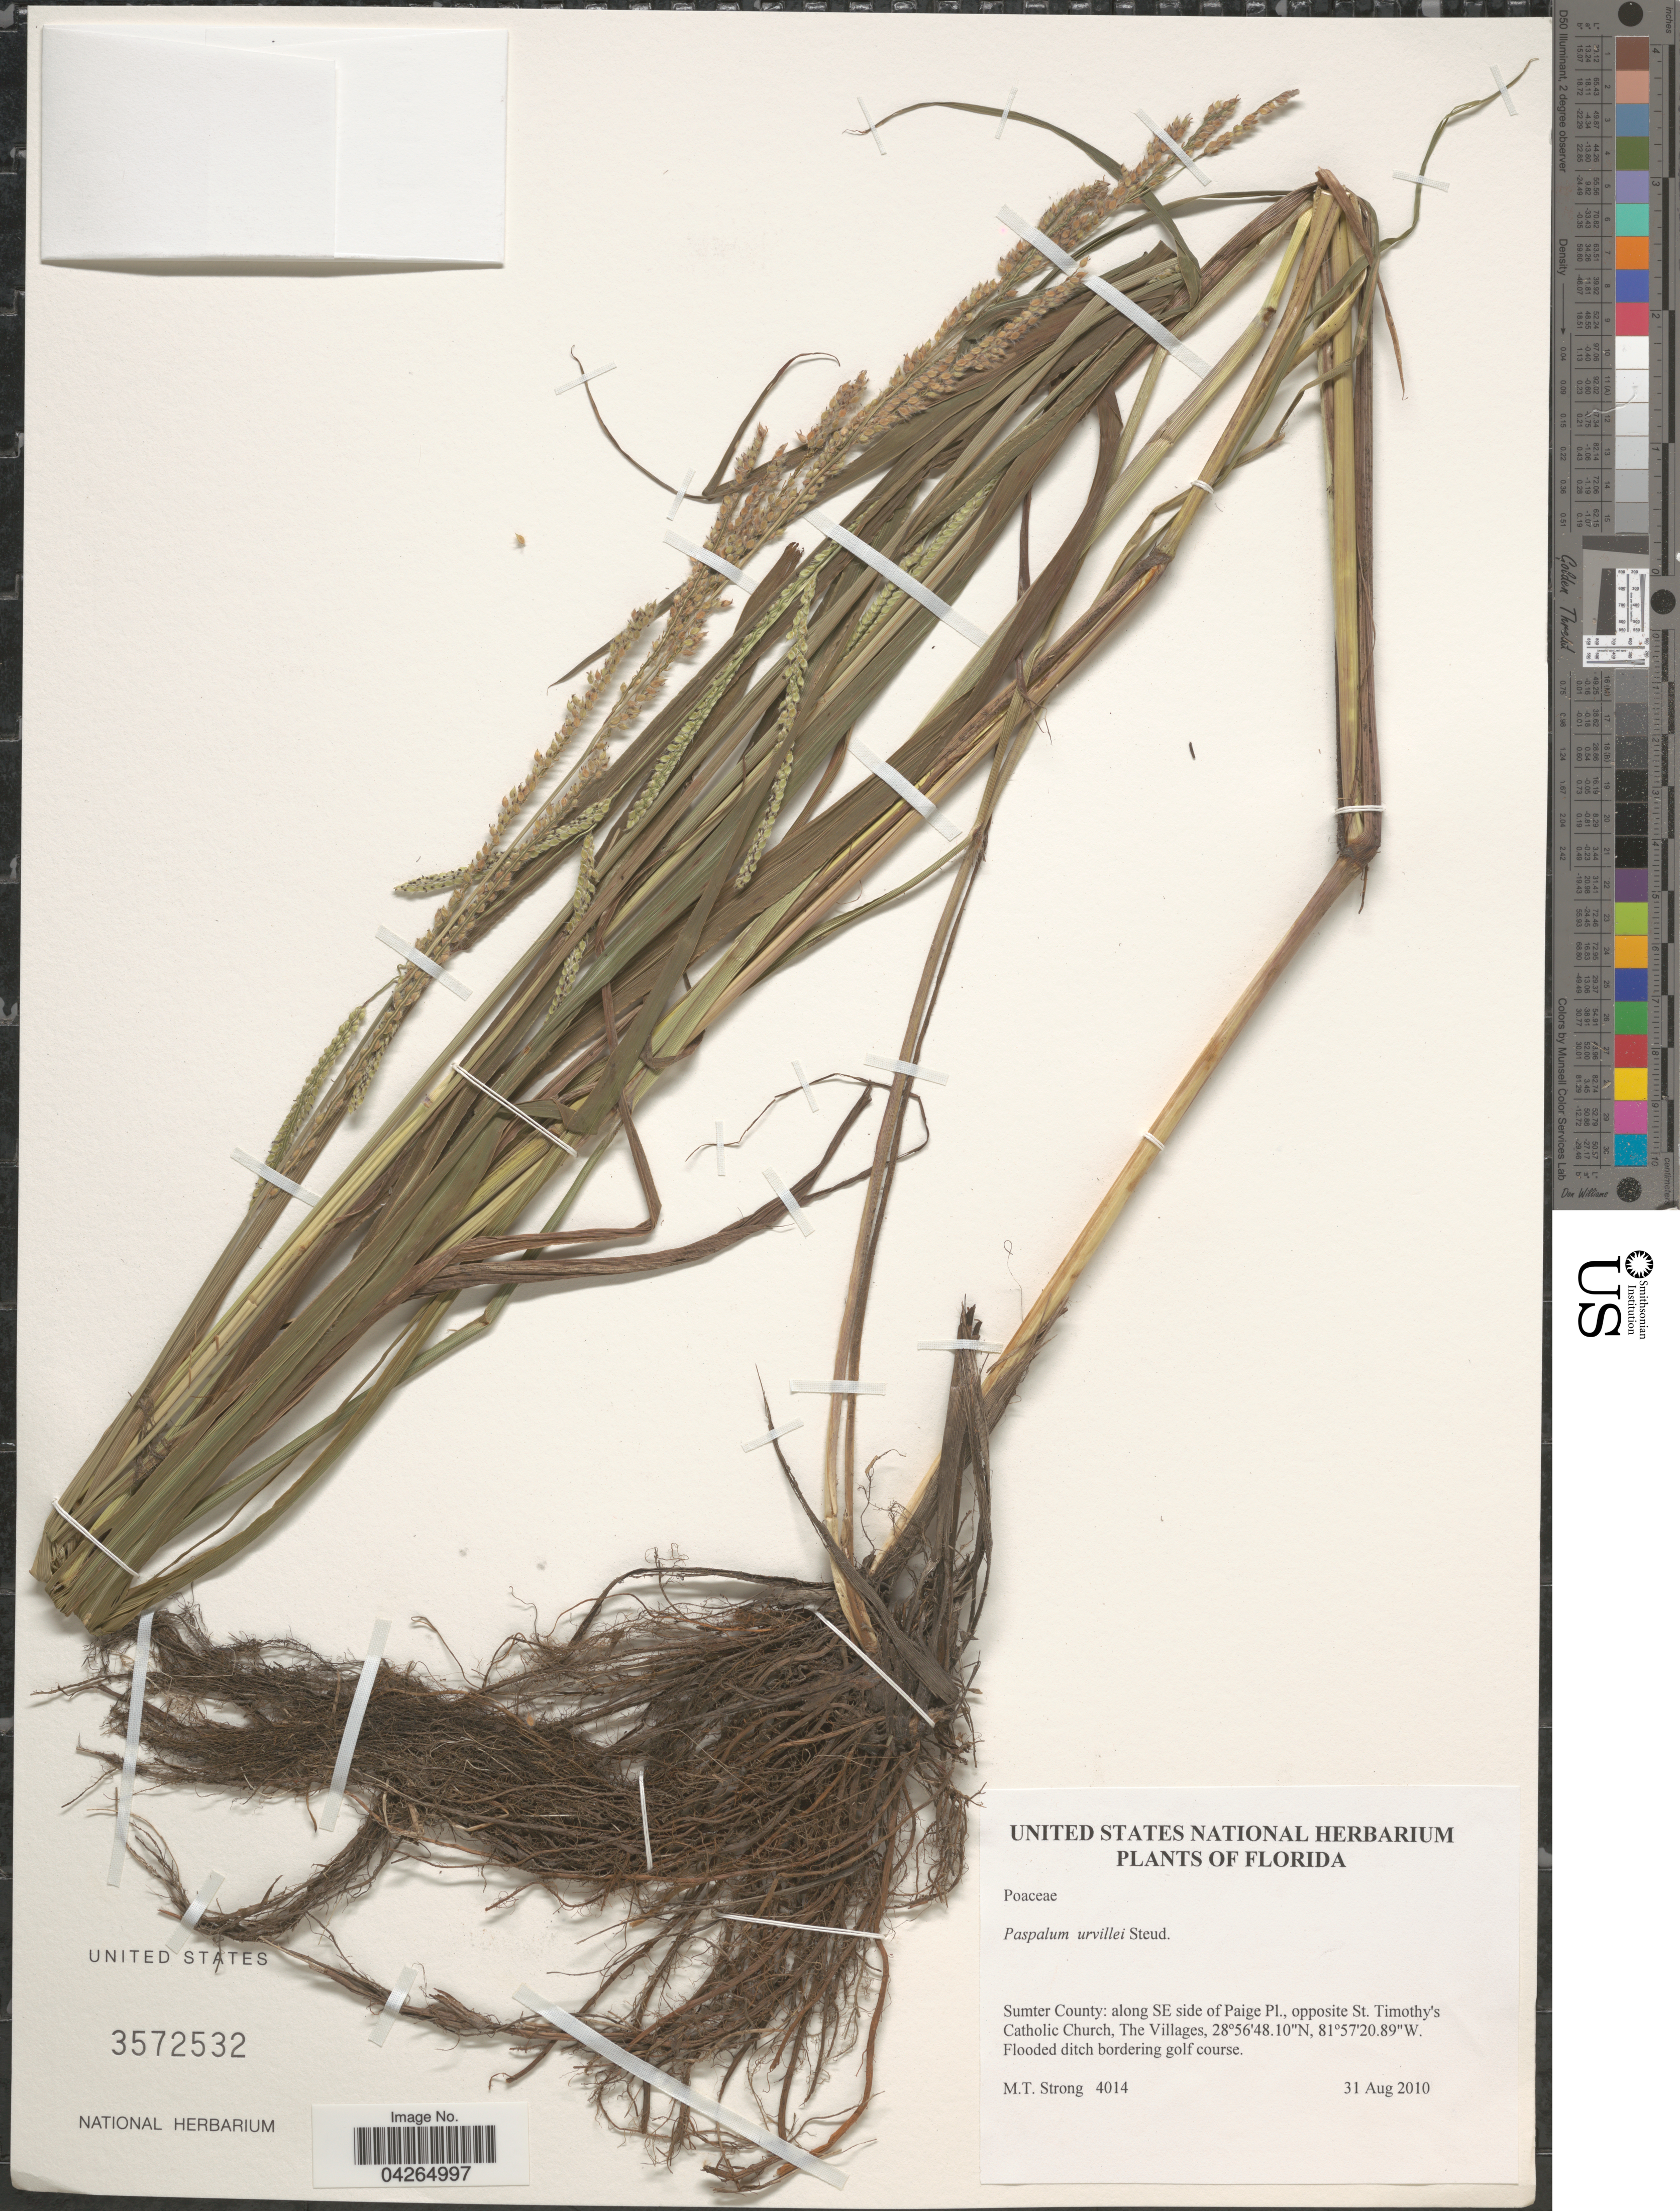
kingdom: Plantae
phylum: Tracheophyta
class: Liliopsida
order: Poales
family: Poaceae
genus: Paspalum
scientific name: Paspalum urvillei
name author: Steud.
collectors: M. T. Strong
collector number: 4014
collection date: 2010-08-31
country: United States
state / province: Florida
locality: Sumter County: along SE side of Paige Pl., opposite St. Timothy's Catholic Church. The Villages.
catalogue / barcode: US 3572532